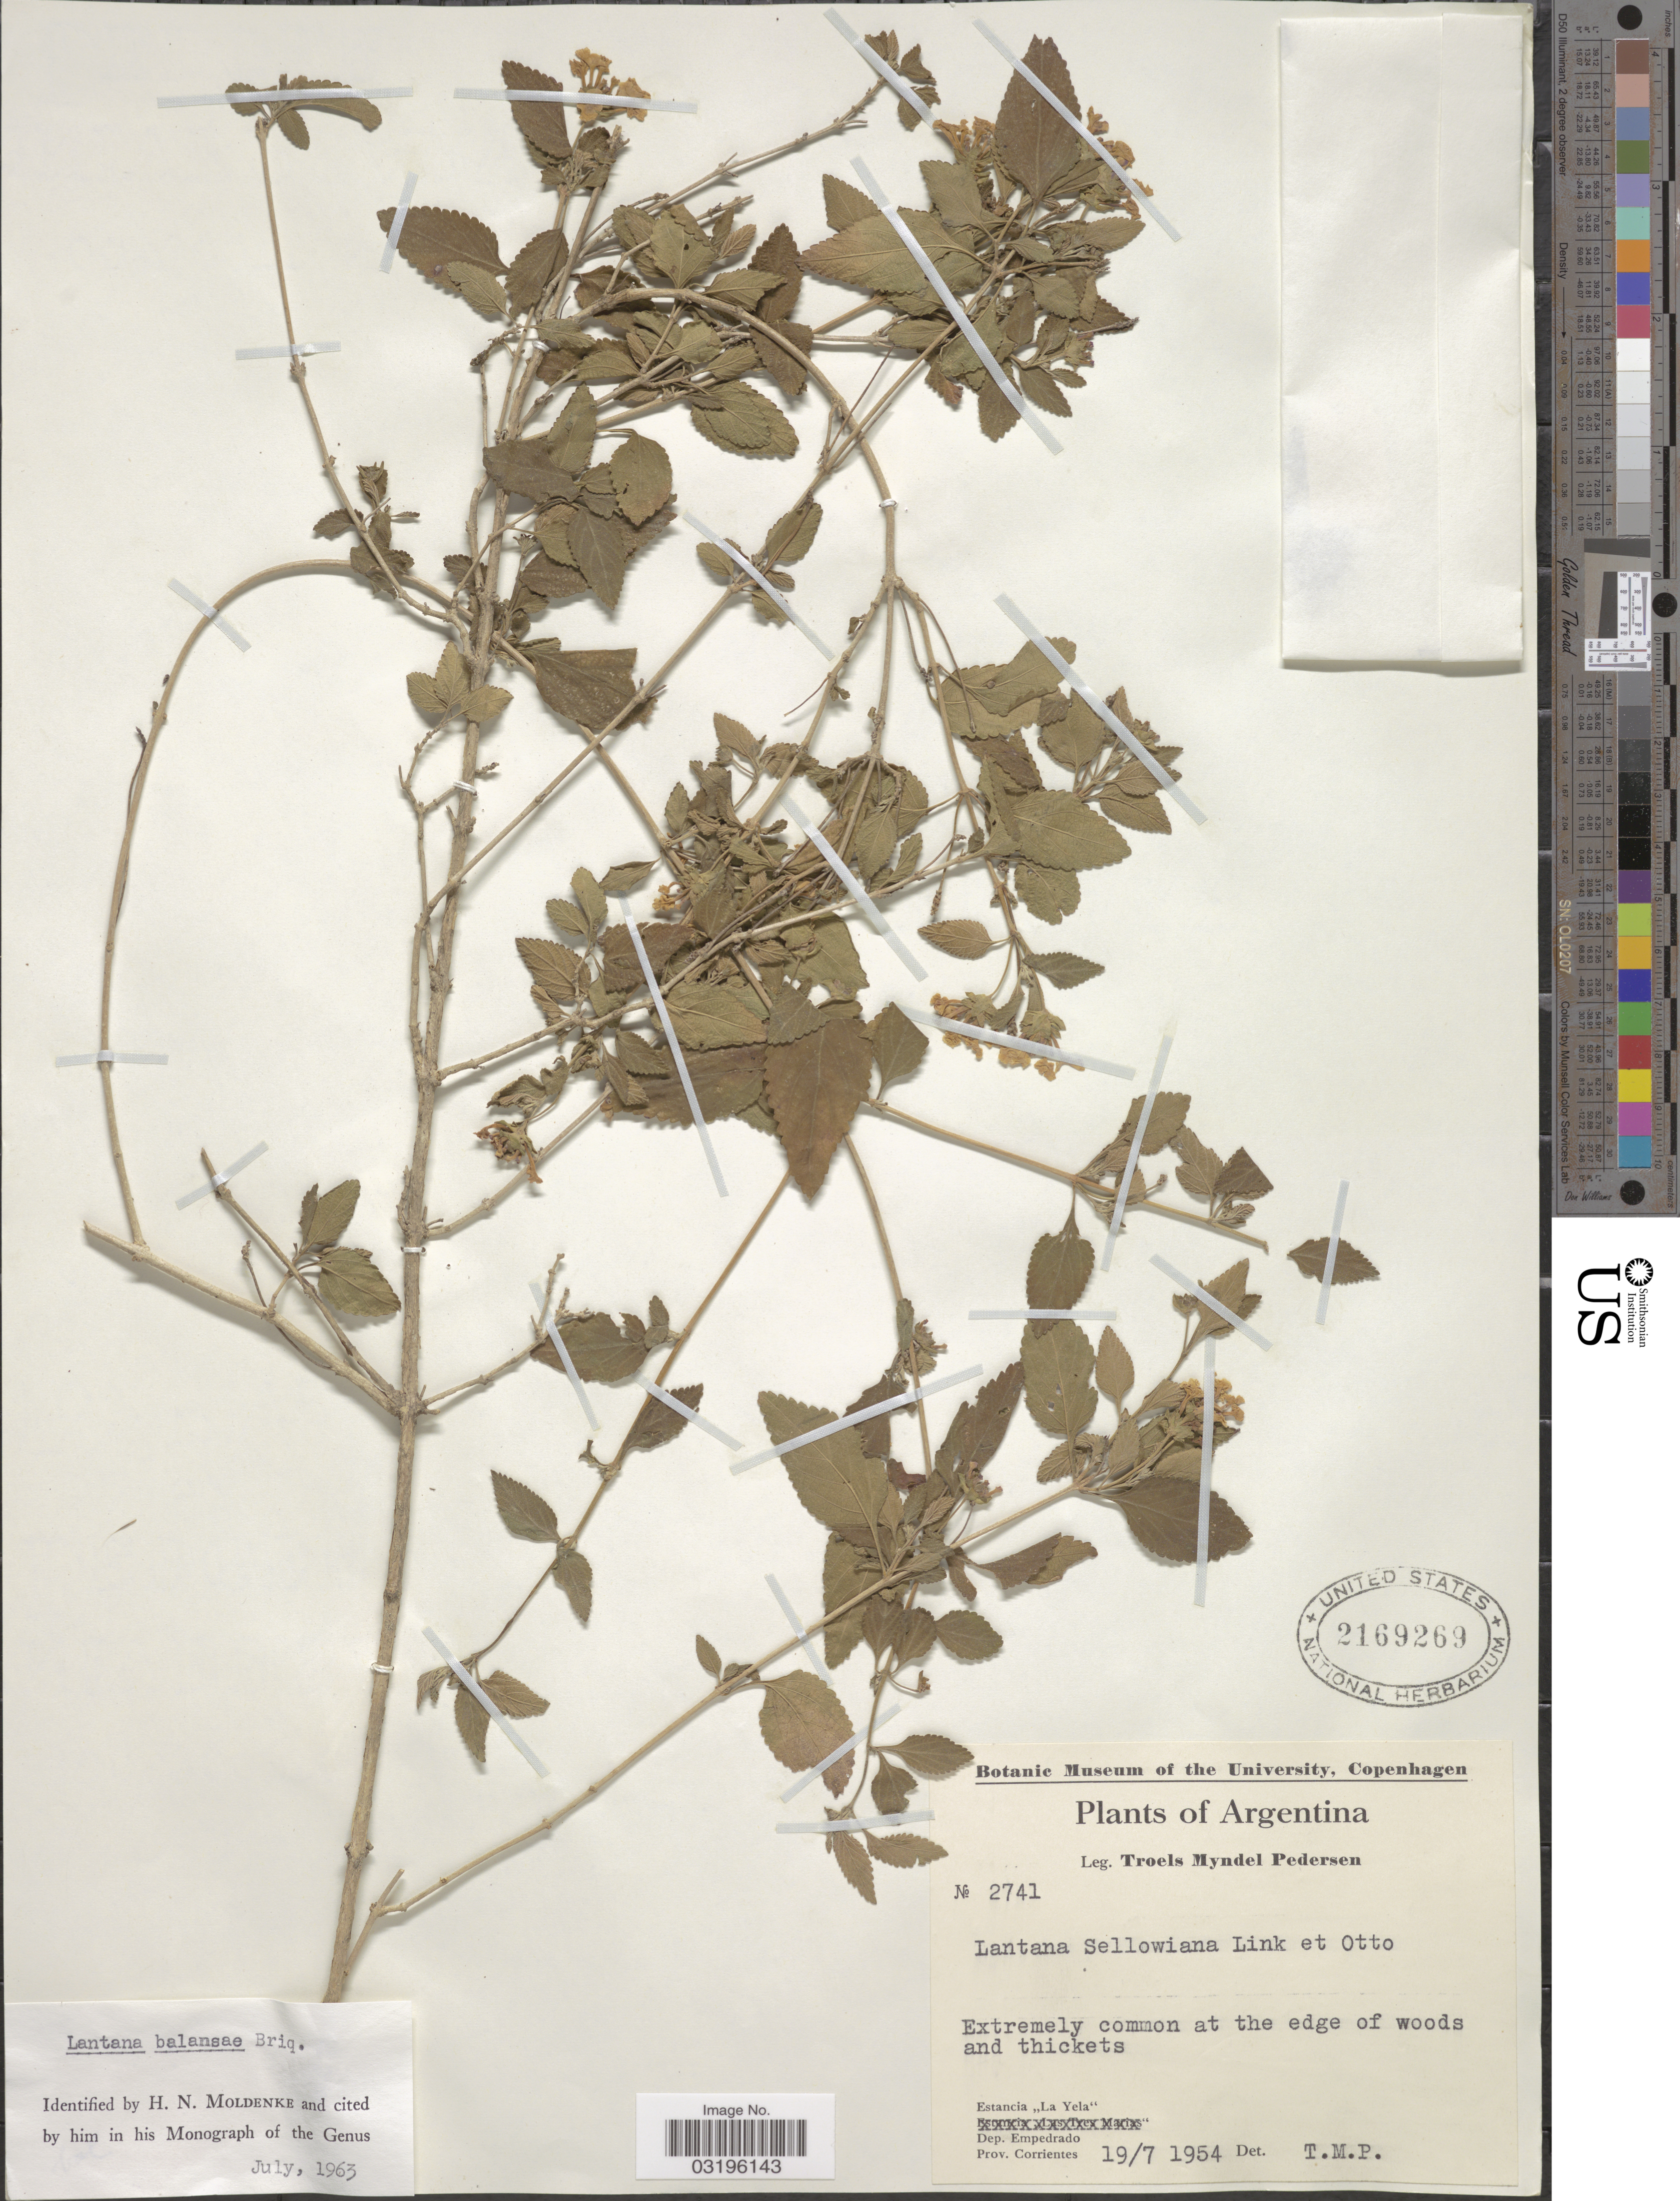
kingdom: Plantae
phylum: Tracheophyta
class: Magnoliopsida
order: Lamiales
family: Verbenaceae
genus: Lantana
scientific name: Lantana balansae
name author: Briq.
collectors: T. Pederson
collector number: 2741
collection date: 1954-07-19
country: Argentina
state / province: Corrientes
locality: Estancia "La Yela" Dep. Empedrado.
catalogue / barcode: US 2169269